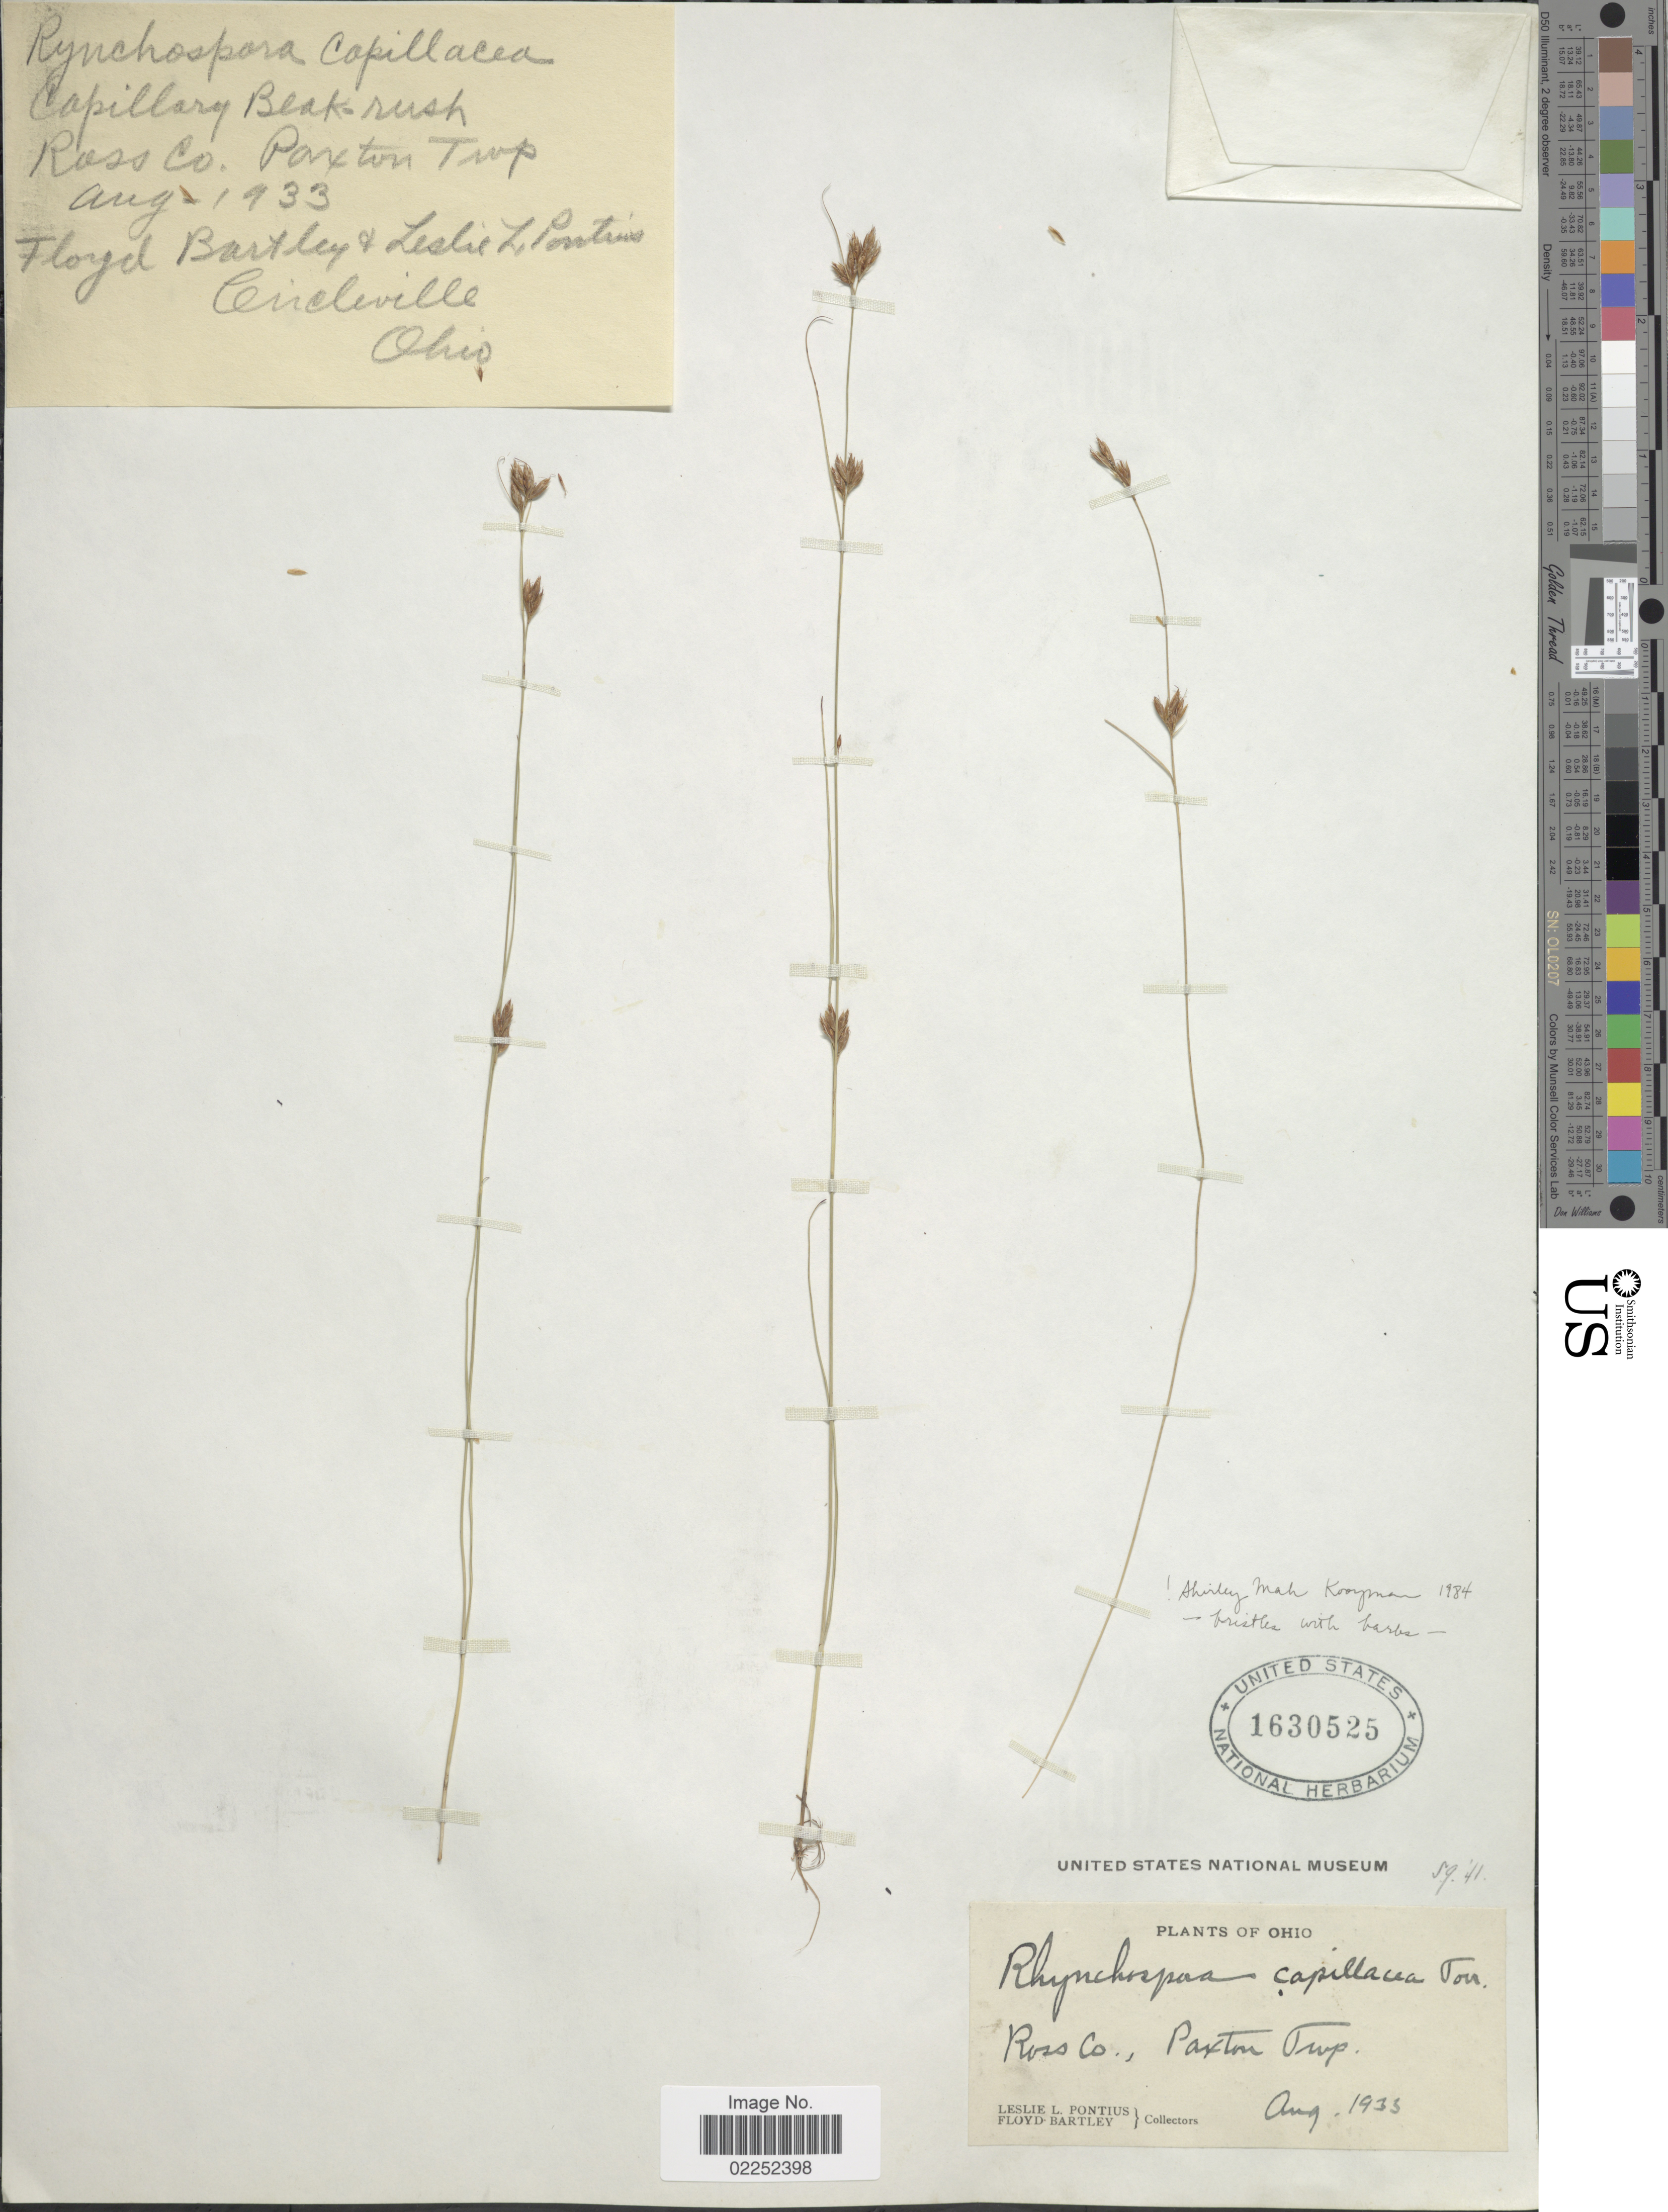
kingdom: Plantae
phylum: Tracheophyta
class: Liliopsida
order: Poales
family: Cyperaceae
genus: Rhynchospora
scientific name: Rhynchospora capillacea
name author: Torr.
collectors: L. Pontius & F. Bartley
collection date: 1933-08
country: United States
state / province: Ohio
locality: Ross Co., Paxton Twp.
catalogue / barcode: US 1630525